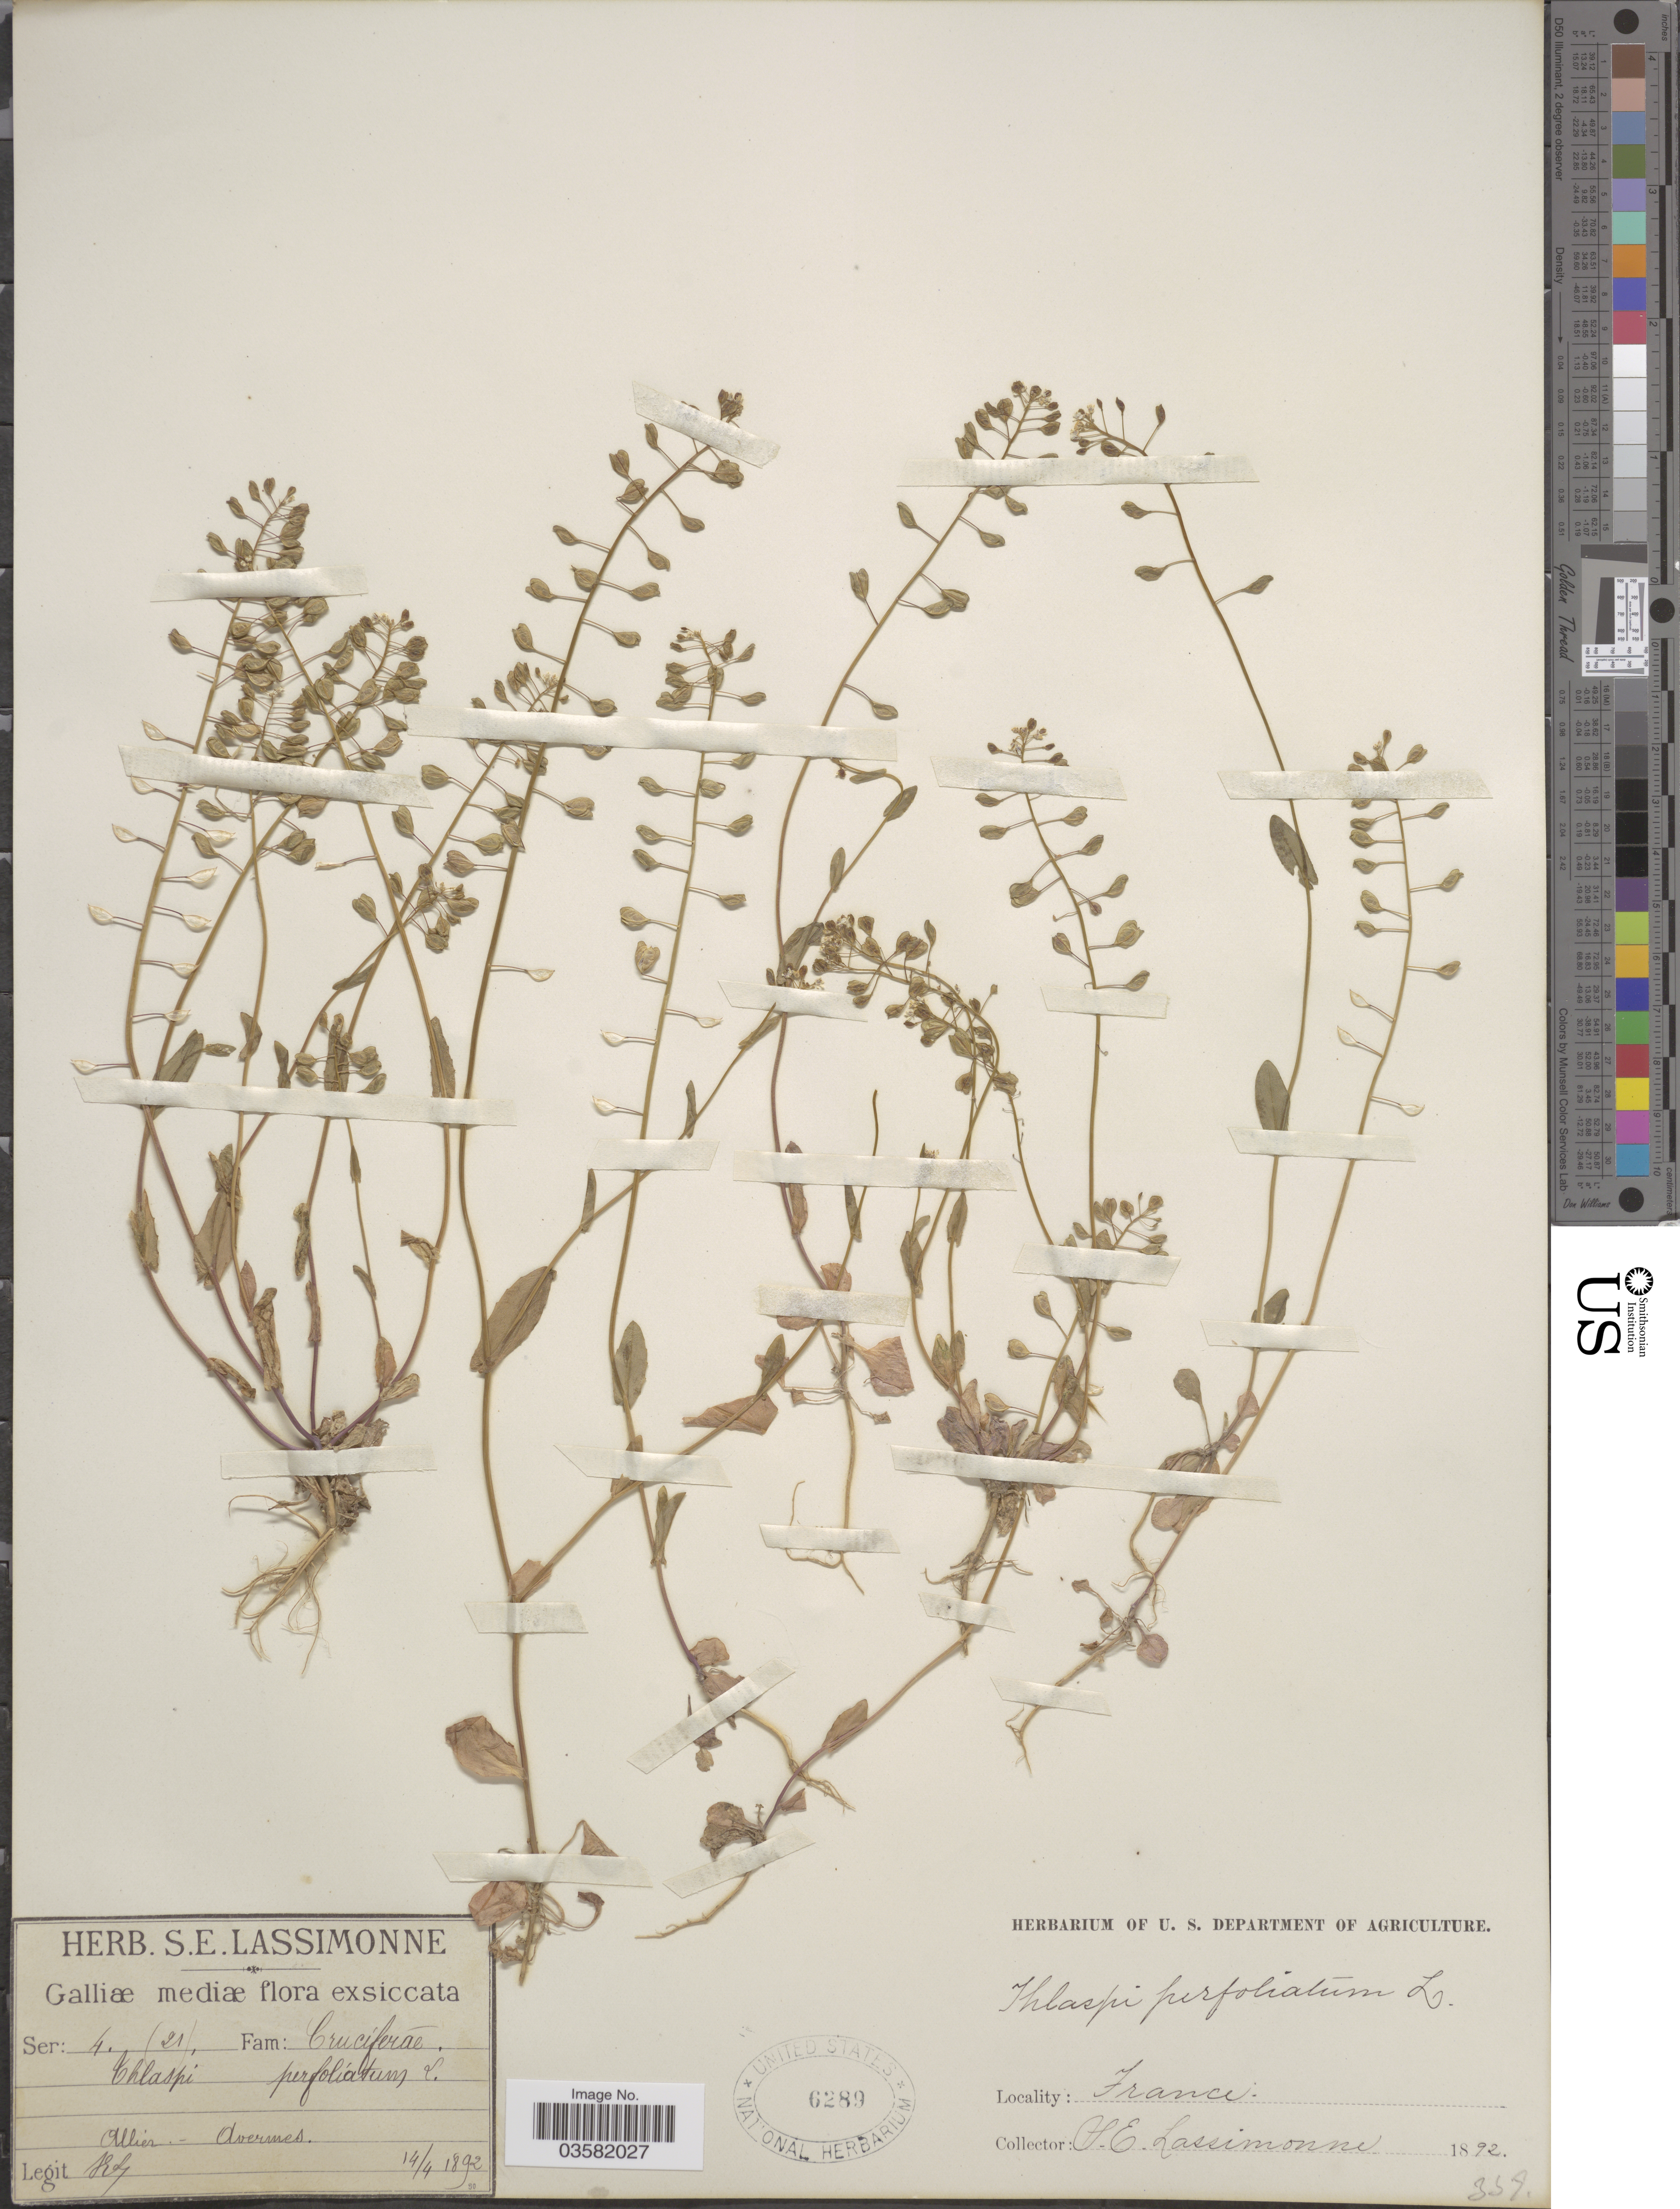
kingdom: Plantae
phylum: Tracheophyta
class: Magnoliopsida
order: Brassicales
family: Brassicaceae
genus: Thlaspi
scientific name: Thlaspi perfoliatum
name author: L.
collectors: S. Lassimonne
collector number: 4(21)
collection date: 1892-04-14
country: France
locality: Galliæ mediæ. Allier-Avermes.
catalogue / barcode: US 6289